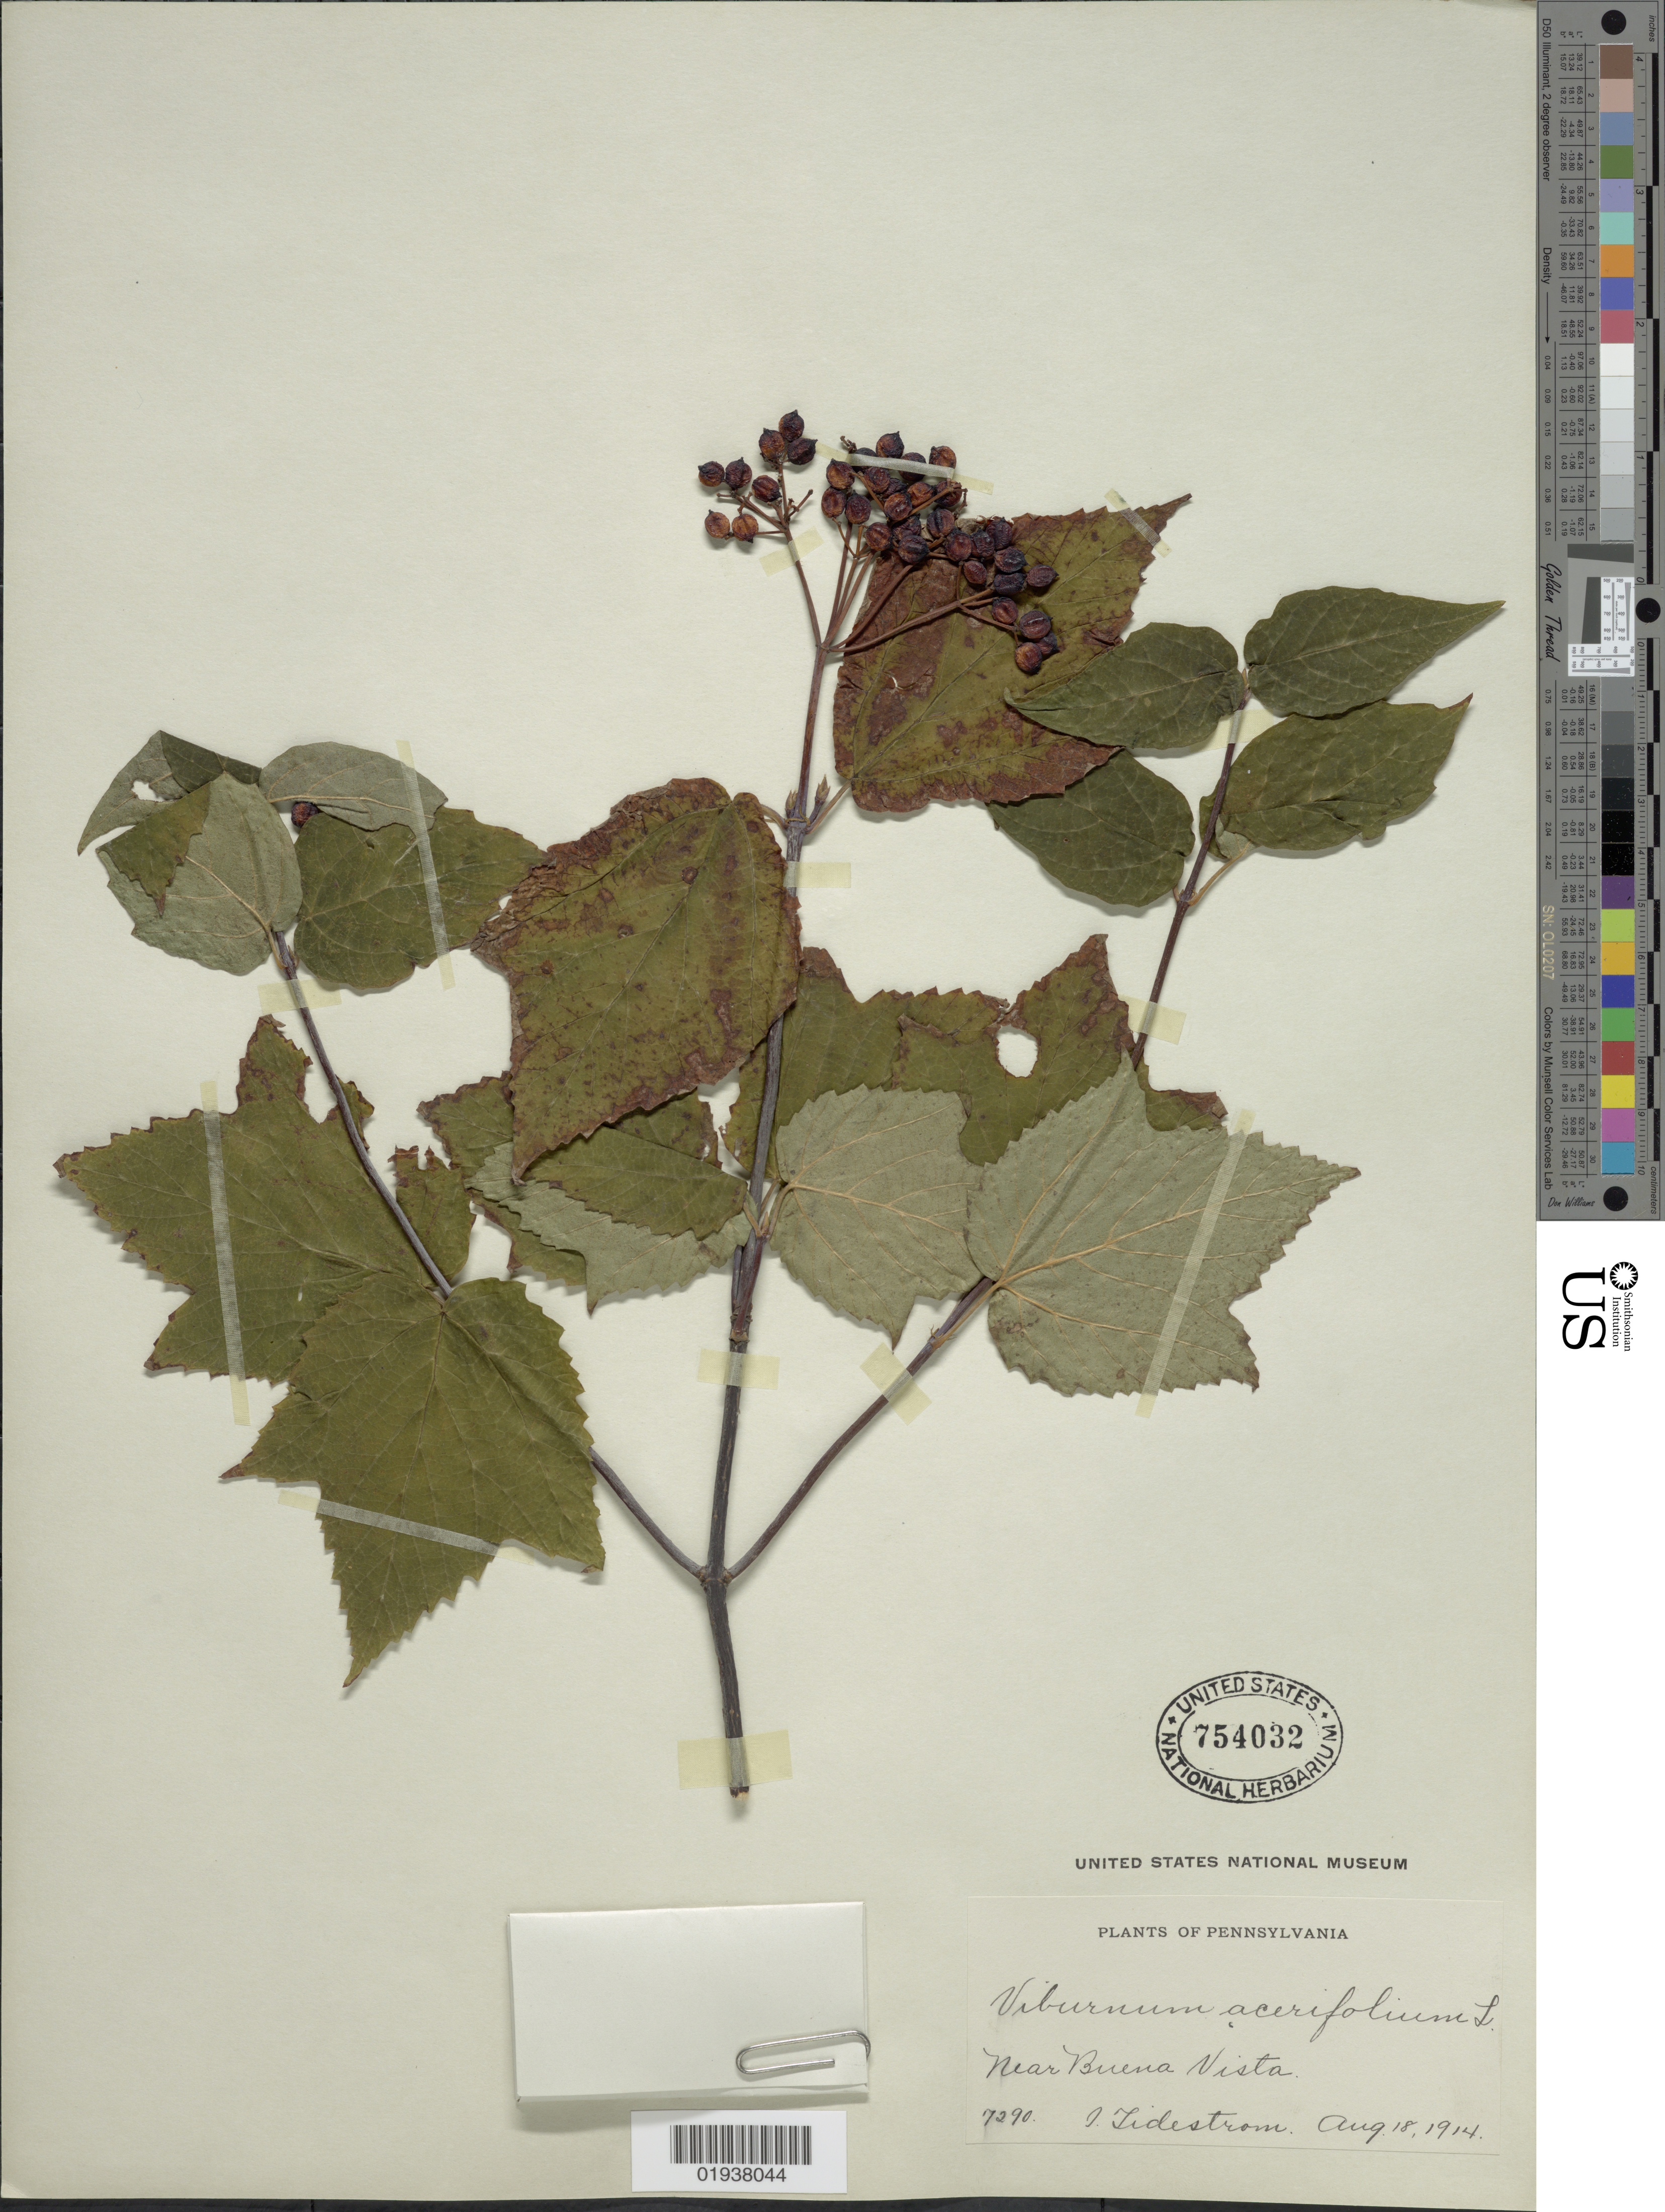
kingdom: Plantae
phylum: Tracheophyta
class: Magnoliopsida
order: Dipsacales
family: Viburnaceae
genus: Viburnum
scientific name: Viburnum acerifolium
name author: L.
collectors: I. F. Tidestrom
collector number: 7290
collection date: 1914-08-18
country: United States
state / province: Pennsylvania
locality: Near Buena Vista.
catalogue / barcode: US 754032